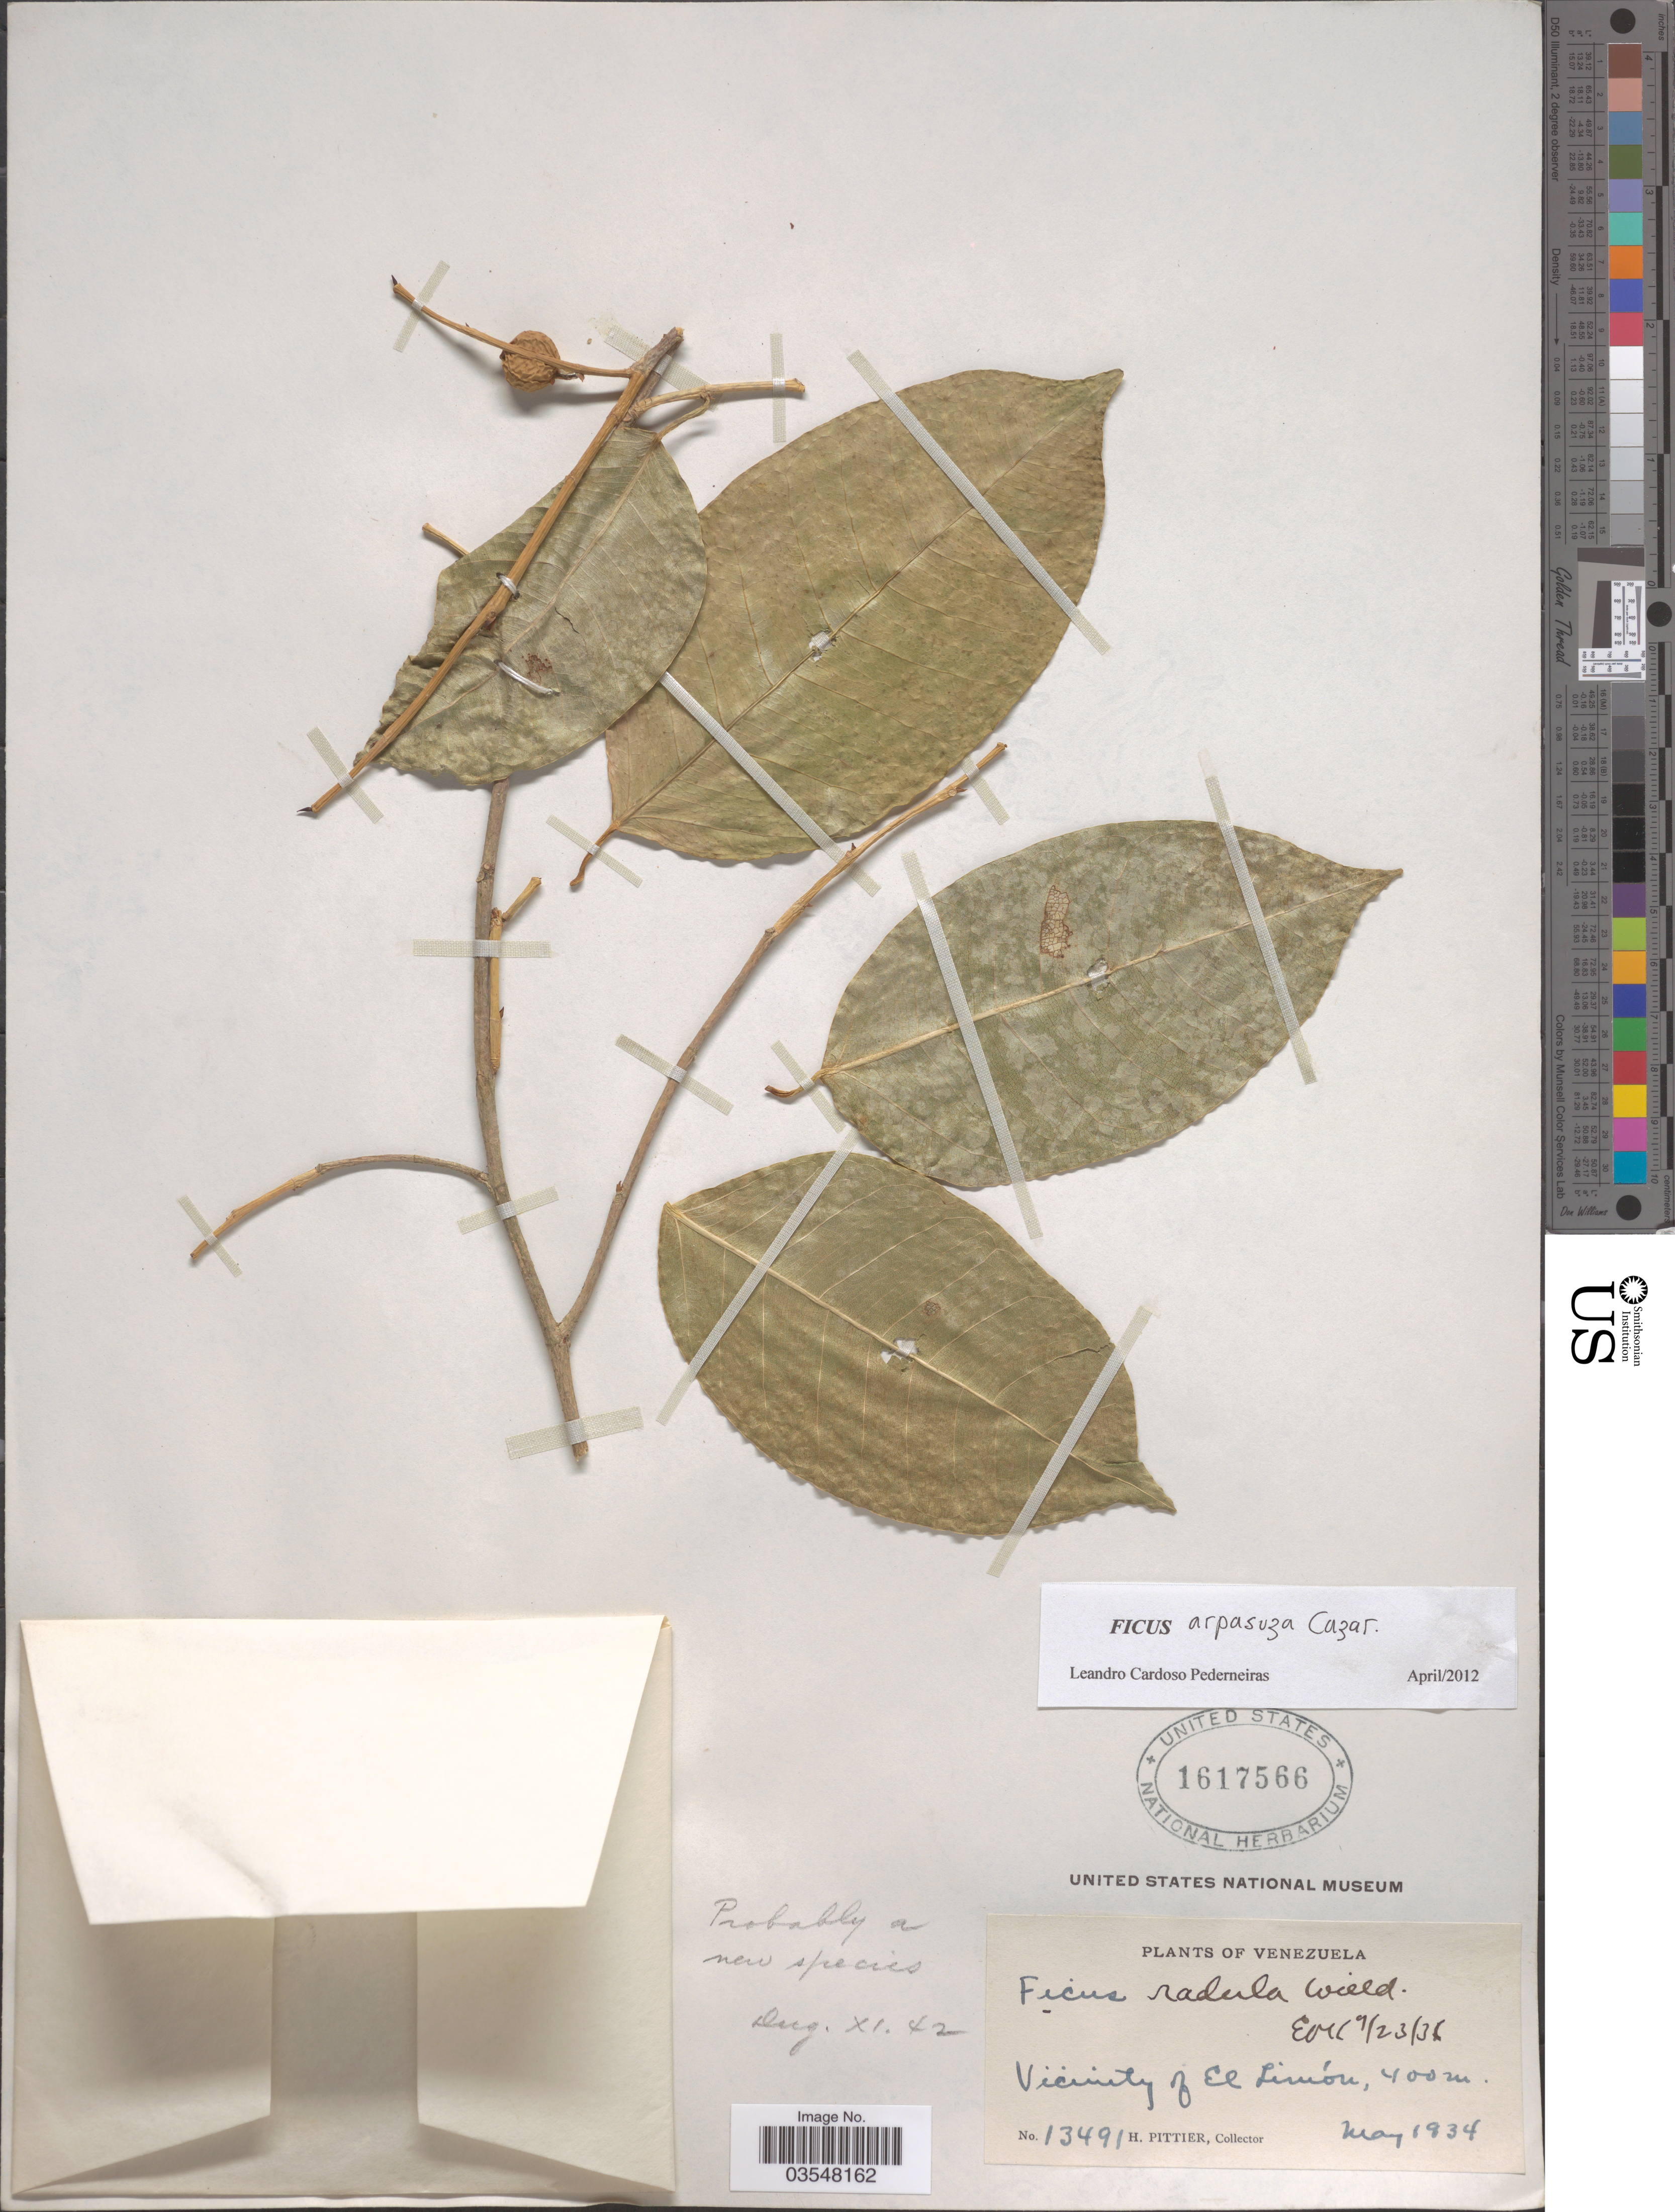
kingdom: Plantae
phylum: Tracheophyta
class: Magnoliopsida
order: Rosales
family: Moraceae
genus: Ficus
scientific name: Ficus arpasuza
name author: Casar.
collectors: H. F. Pittier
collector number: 13491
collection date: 1934-05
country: Venezuela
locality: Vicinity of El Limón.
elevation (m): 400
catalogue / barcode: US 1617566